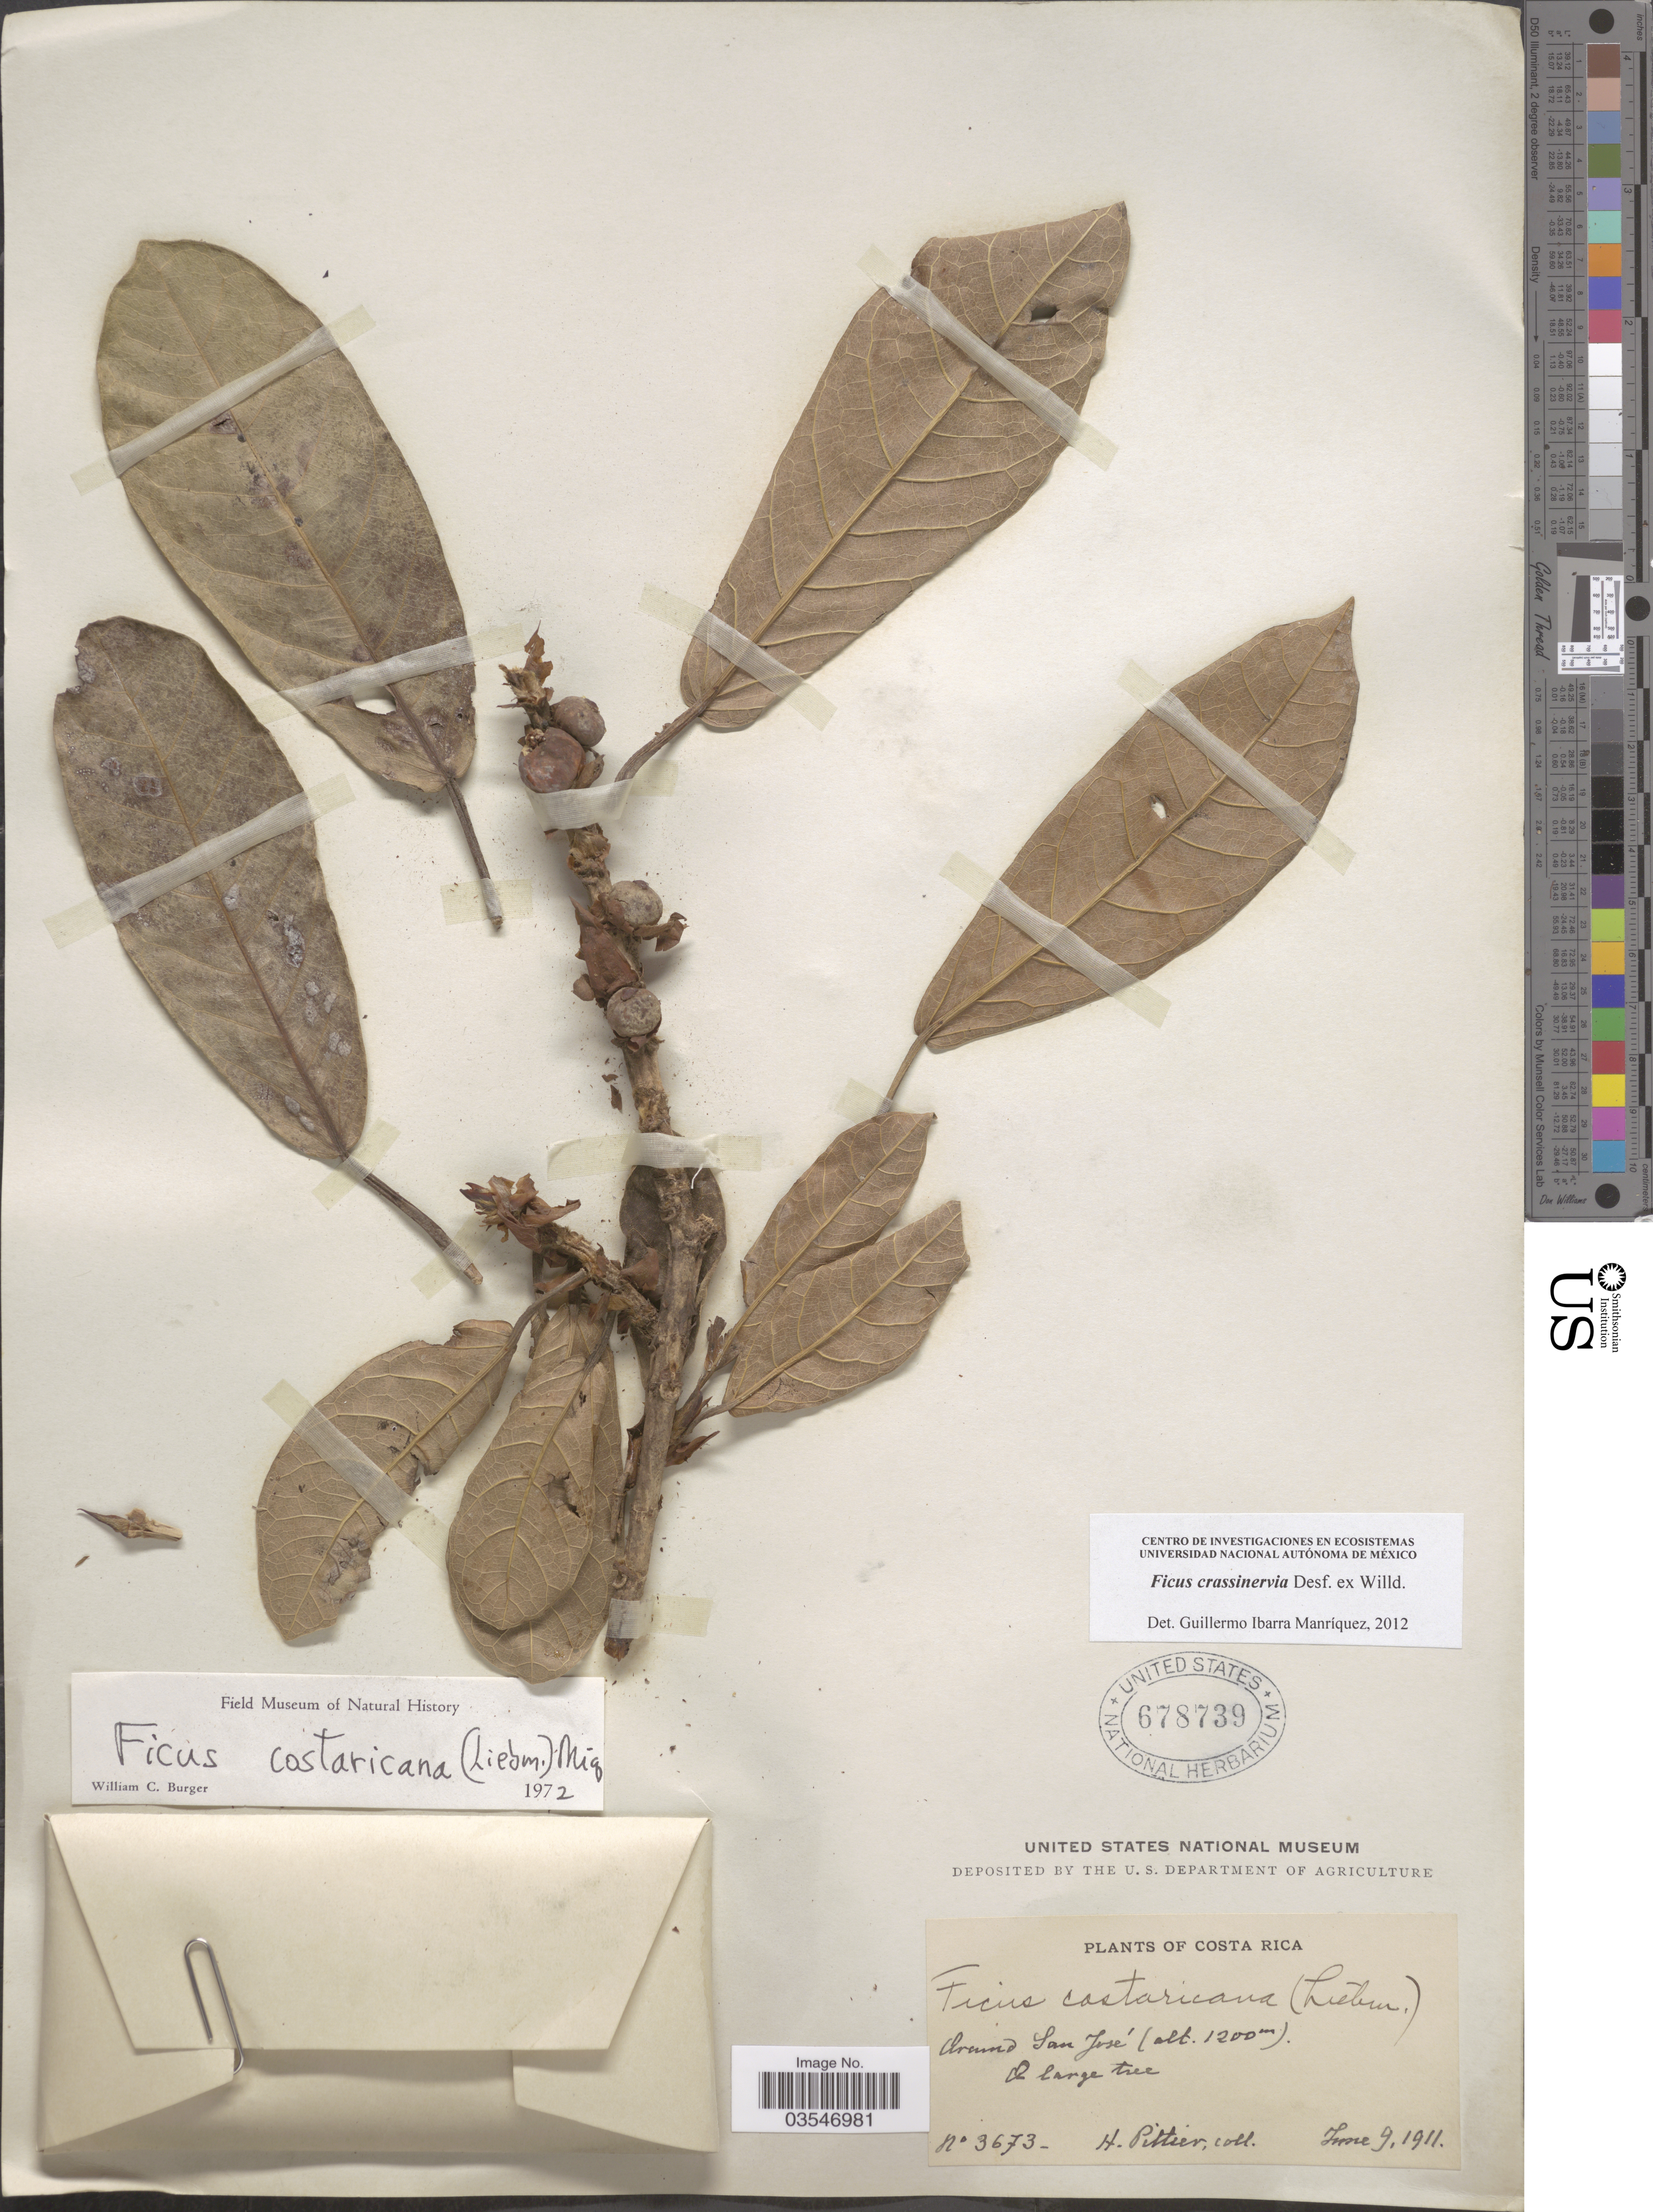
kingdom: Plantae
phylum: Tracheophyta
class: Magnoliopsida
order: Rosales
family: Moraceae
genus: Ficus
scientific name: Ficus crassinervia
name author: Desf. ex Willd.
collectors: H. F. Pittier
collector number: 3673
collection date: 1911-06-09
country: Costa Rica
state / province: San José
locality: Around San José.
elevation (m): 1200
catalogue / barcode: US 678739